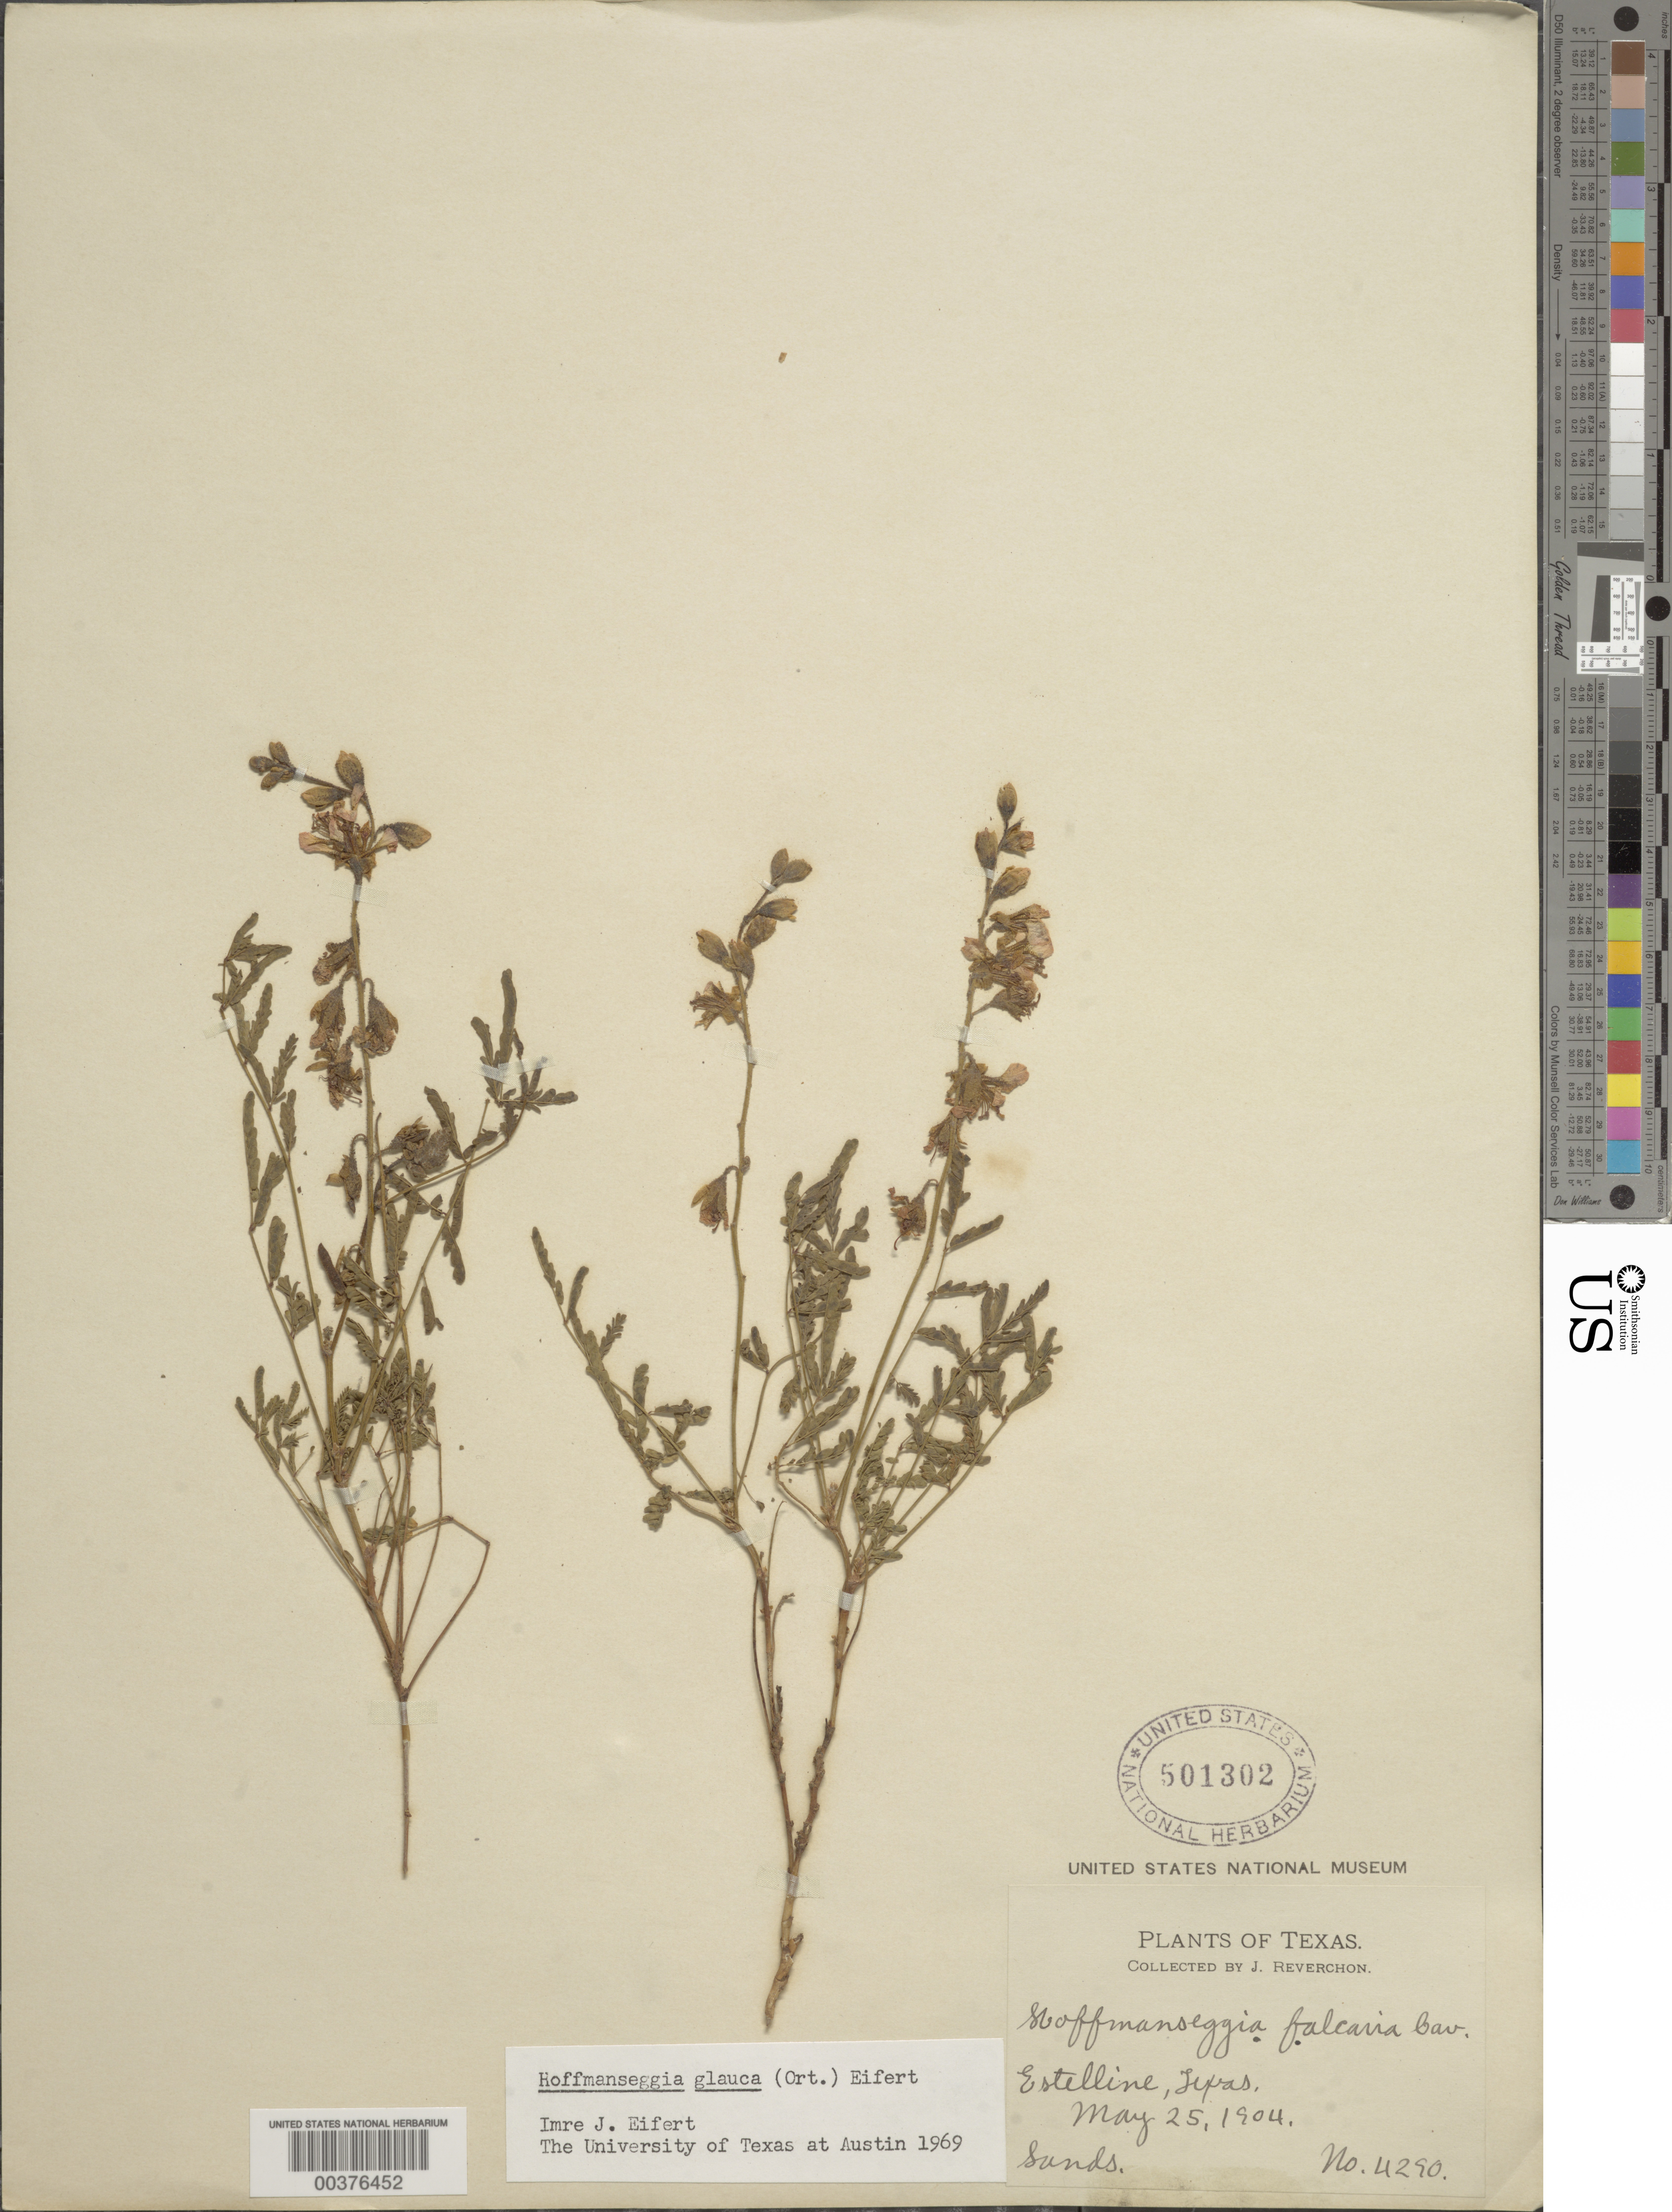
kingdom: Plantae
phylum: Tracheophyta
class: Magnoliopsida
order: Fabales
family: Fabaceae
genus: Hoffmannseggia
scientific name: Hoffmannseggia glauca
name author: (Ortega) Eifert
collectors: J. Reverchon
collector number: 4290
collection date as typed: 25 May 1904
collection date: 1904-05-25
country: United States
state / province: Texas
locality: Estelline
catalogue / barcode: US 501302